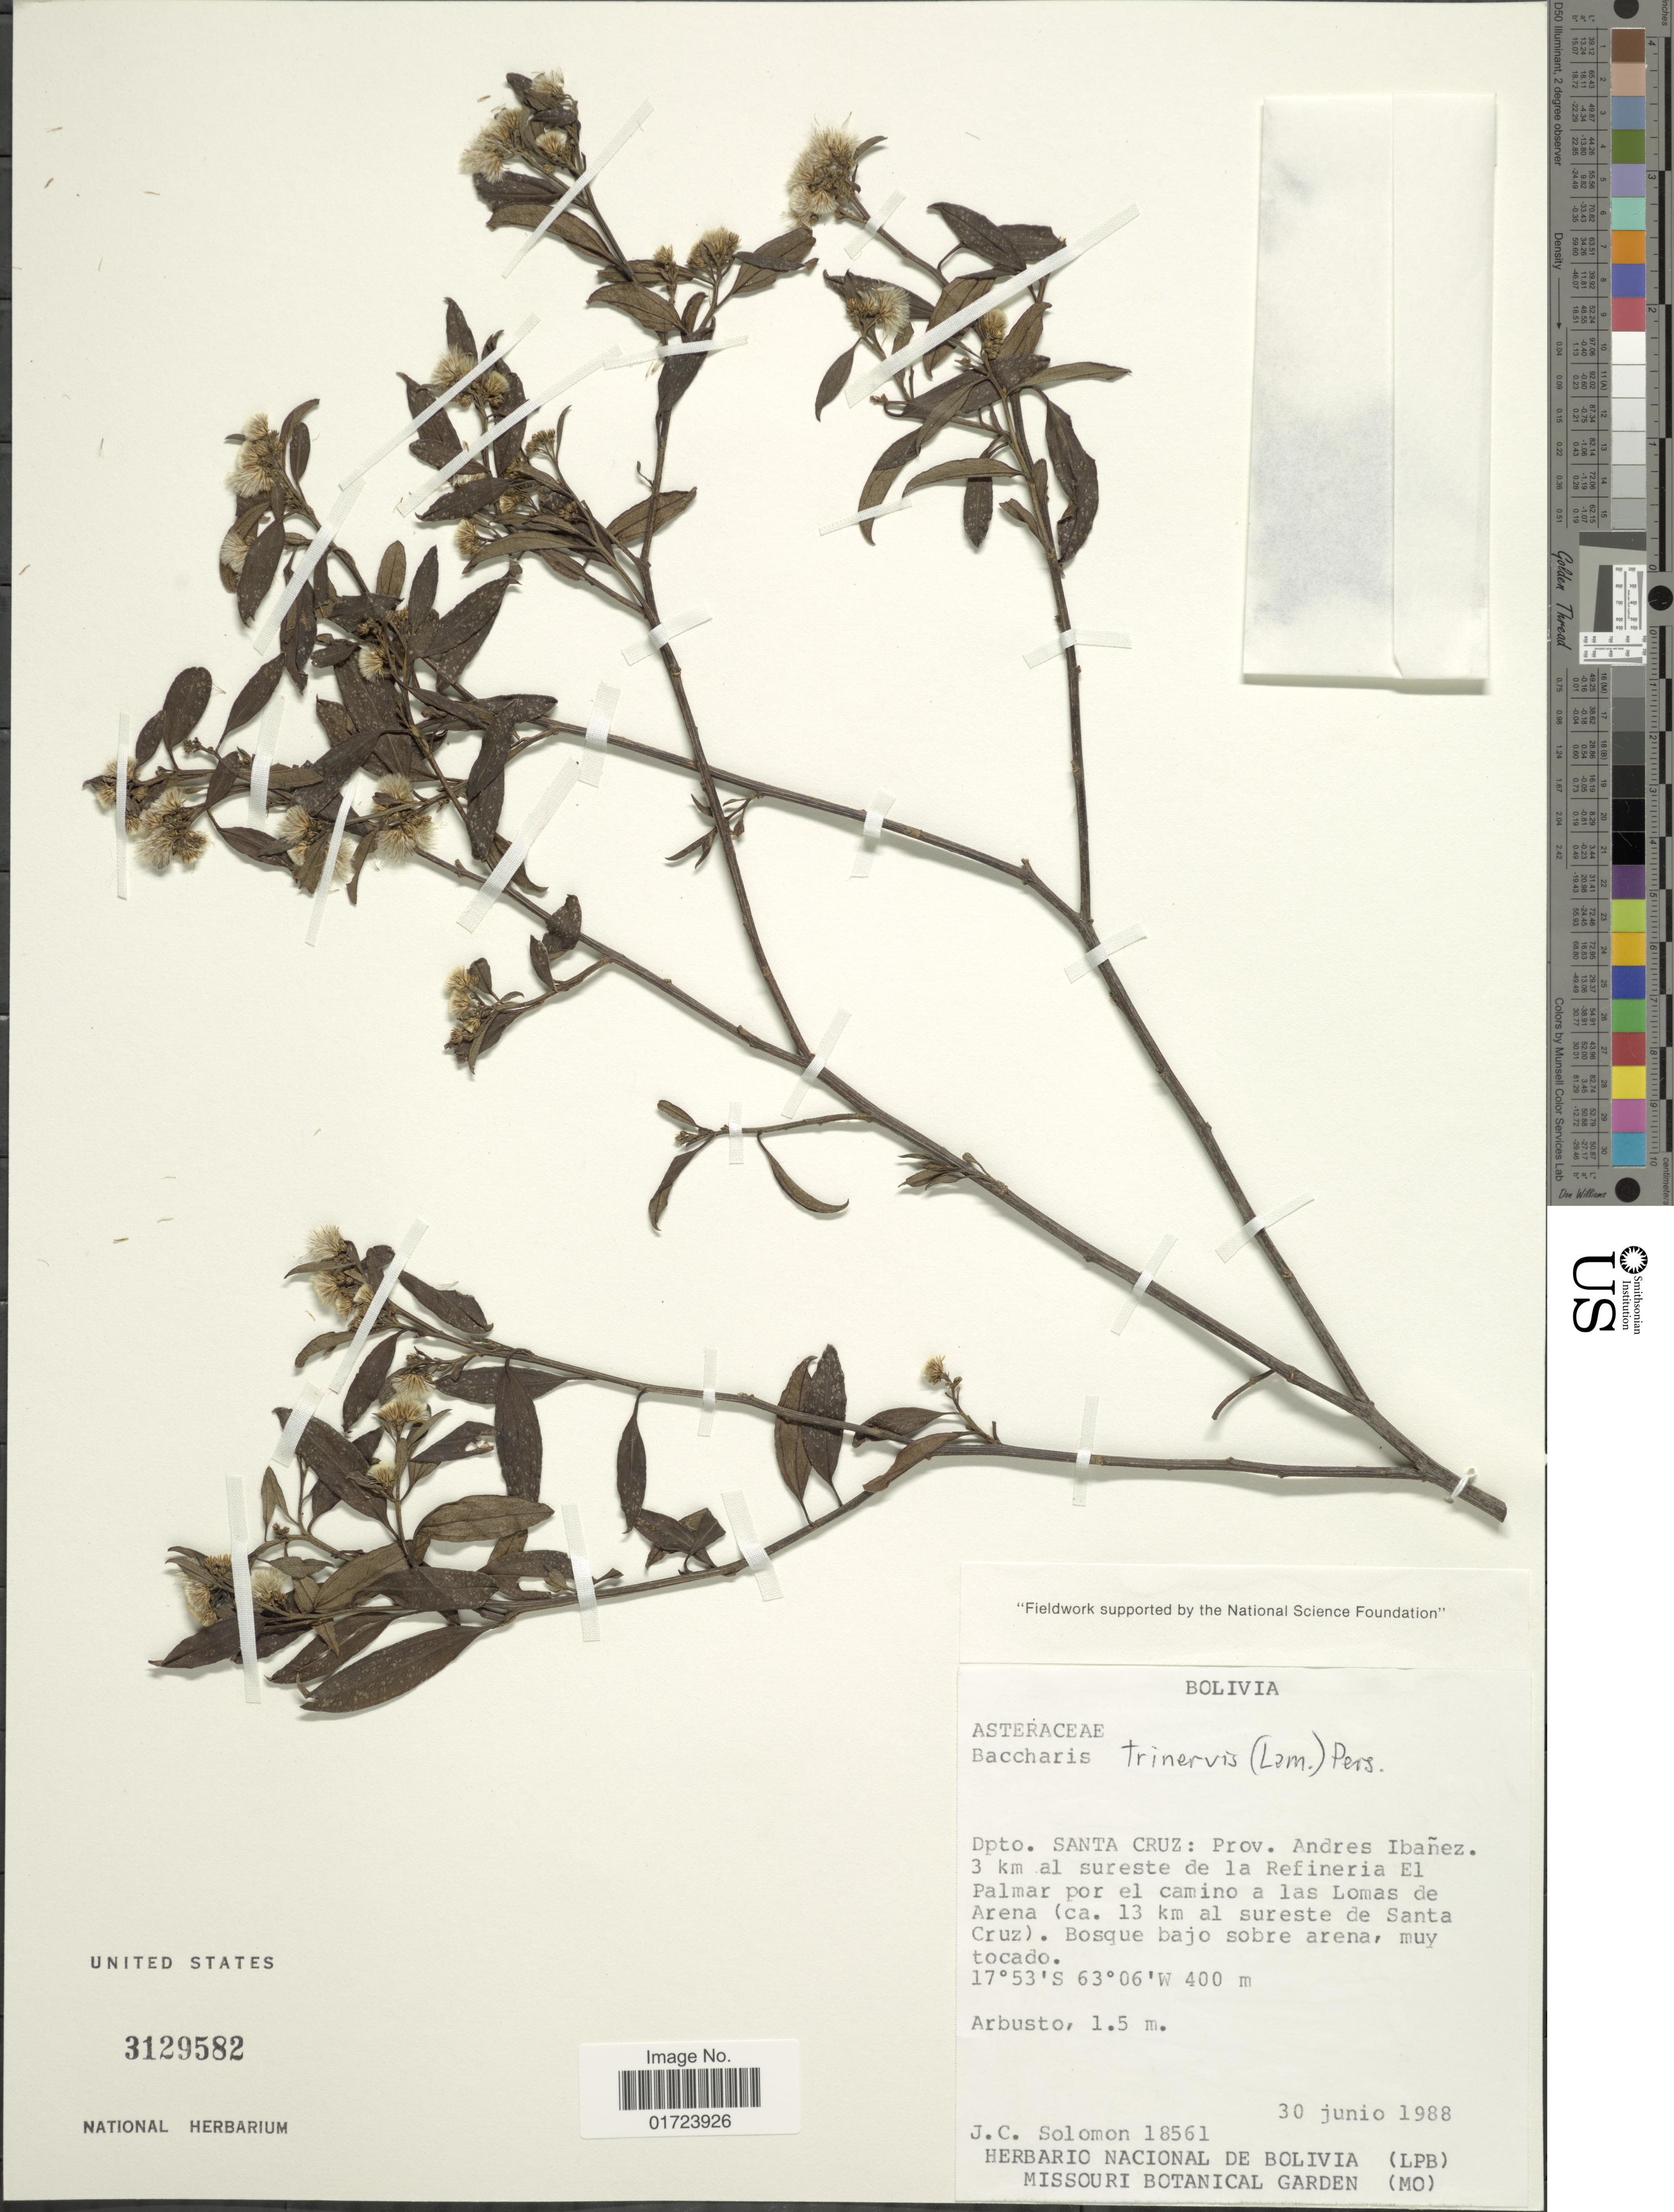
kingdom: Plantae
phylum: Tracheophyta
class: Magnoliopsida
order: Asterales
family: Asteraceae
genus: Baccharis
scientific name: Baccharis trinervis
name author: (Lam.) Pers.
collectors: J. C. Solomon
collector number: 18561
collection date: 1988-06-30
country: Bolivia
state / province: Santa Cruz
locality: Dpto. Santa Cruz: Prov. Andres Ibanez. 3km al sureste de la Refineria El Palmar por el camino a las Lomas de Arena (ca. 13 km al sureste de Santa Cruz).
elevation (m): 400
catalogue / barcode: US 3129582